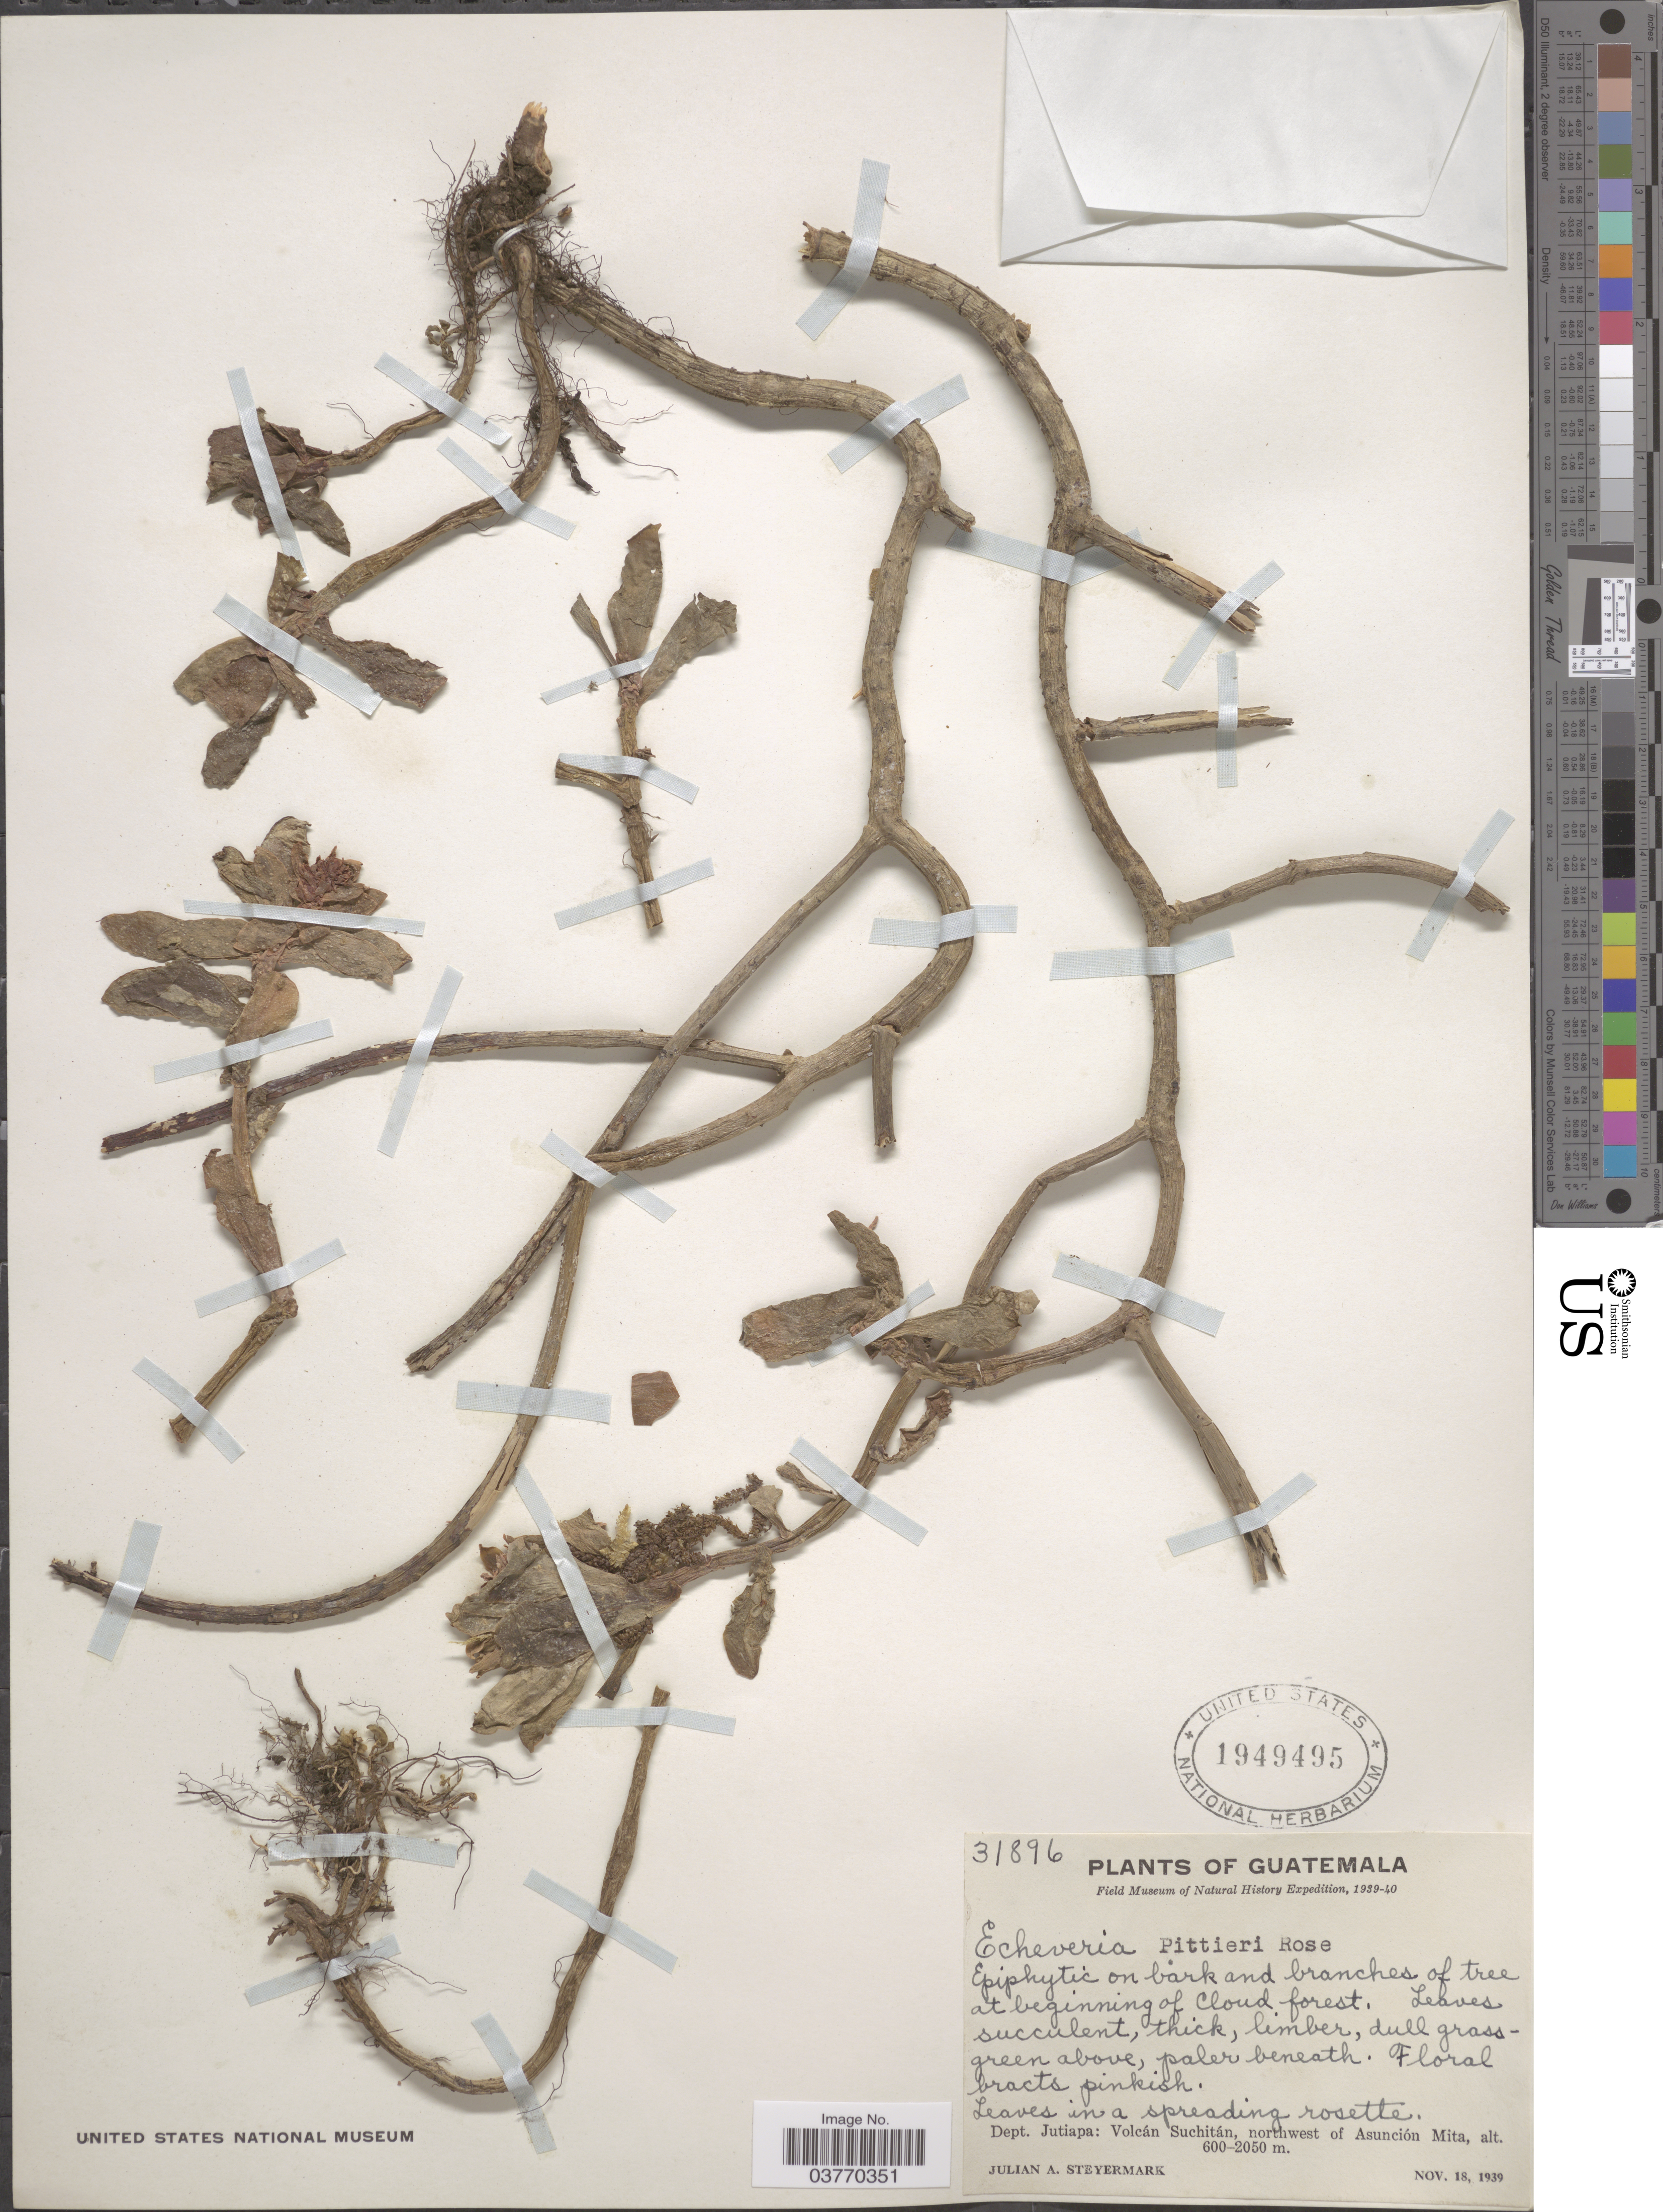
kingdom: Plantae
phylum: Tracheophyta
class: Magnoliopsida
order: Saxifragales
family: Crassulaceae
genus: Echeveria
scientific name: Echeveria pittieri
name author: Rose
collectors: J. Steyermark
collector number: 31896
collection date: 1939-11-18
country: Guatemala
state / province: Jutiapa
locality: Dept. Jutiapa: Volcán Suchitán, north west of Asunción Mita.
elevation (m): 600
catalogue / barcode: US 1949495